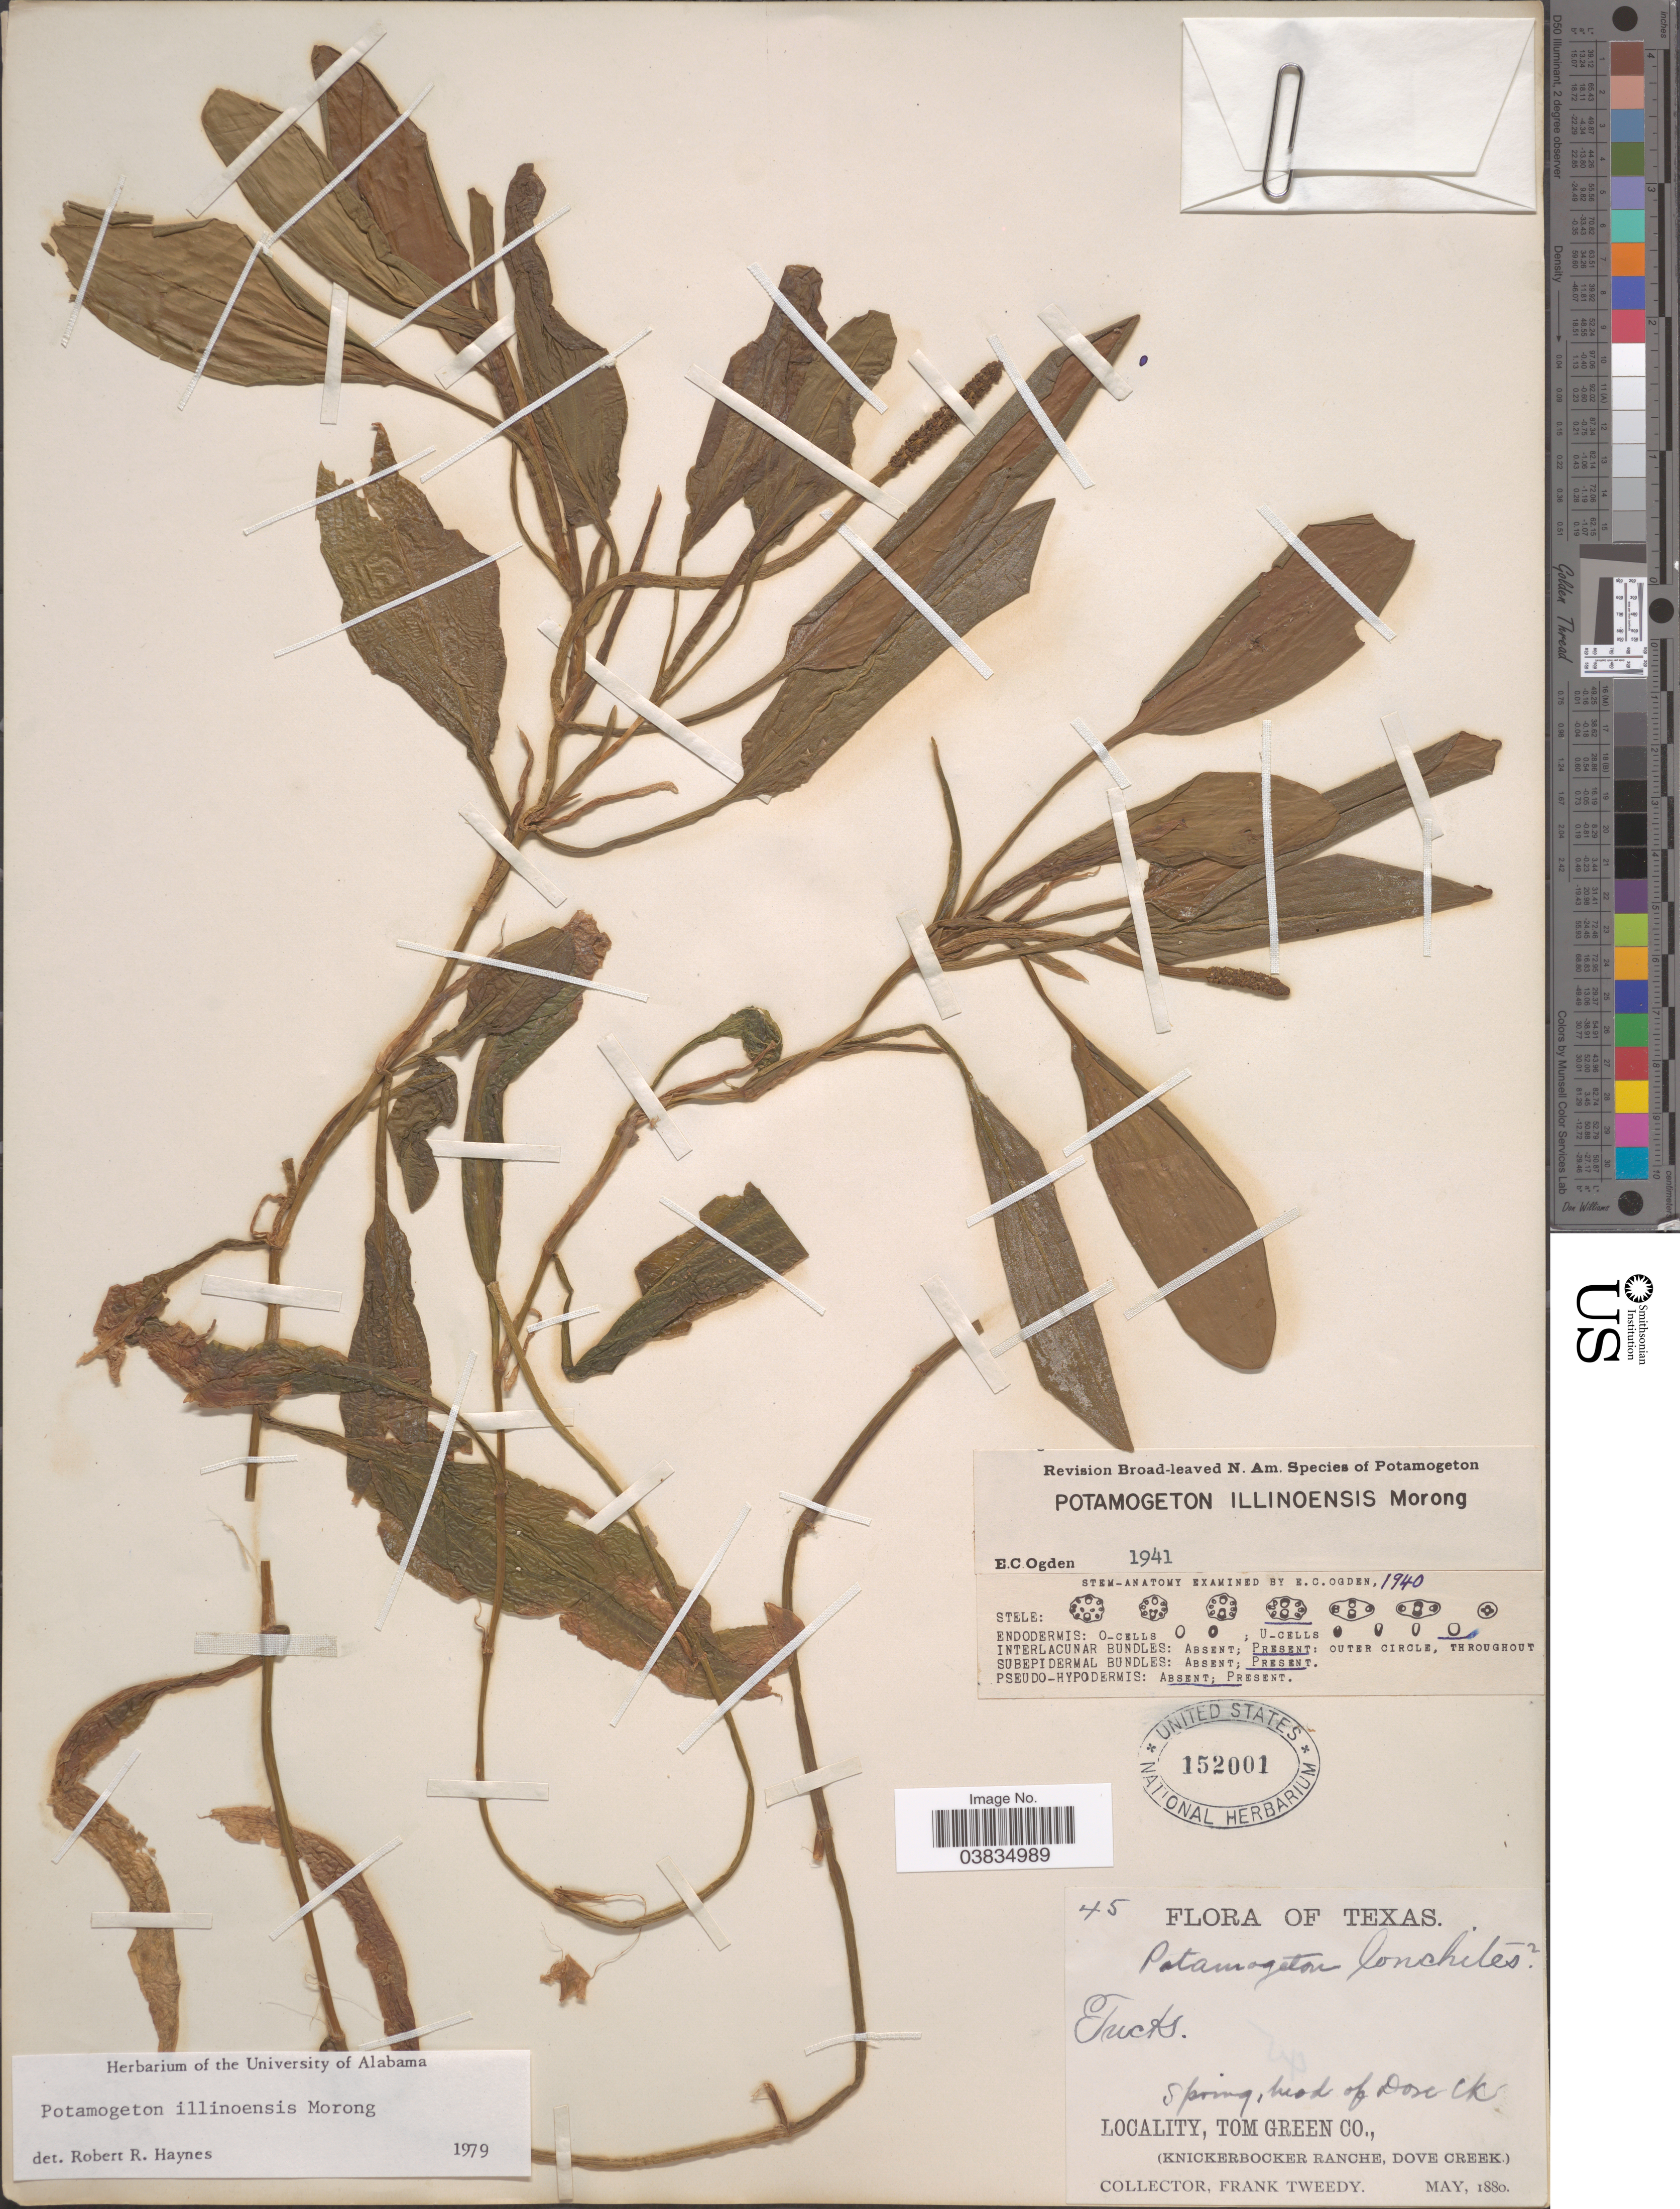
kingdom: Plantae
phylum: Tracheophyta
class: Liliopsida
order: Alismatales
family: Potamogetonaceae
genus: Potamogeton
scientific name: Potamogeton illinoensis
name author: Morong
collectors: F. Tweedy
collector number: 45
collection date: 1880-05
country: United States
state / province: Texas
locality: Spring, head of Dose Ck. Tom Green Co., (Knickerbocker Ranch, Dove Creek).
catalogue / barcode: US 152001